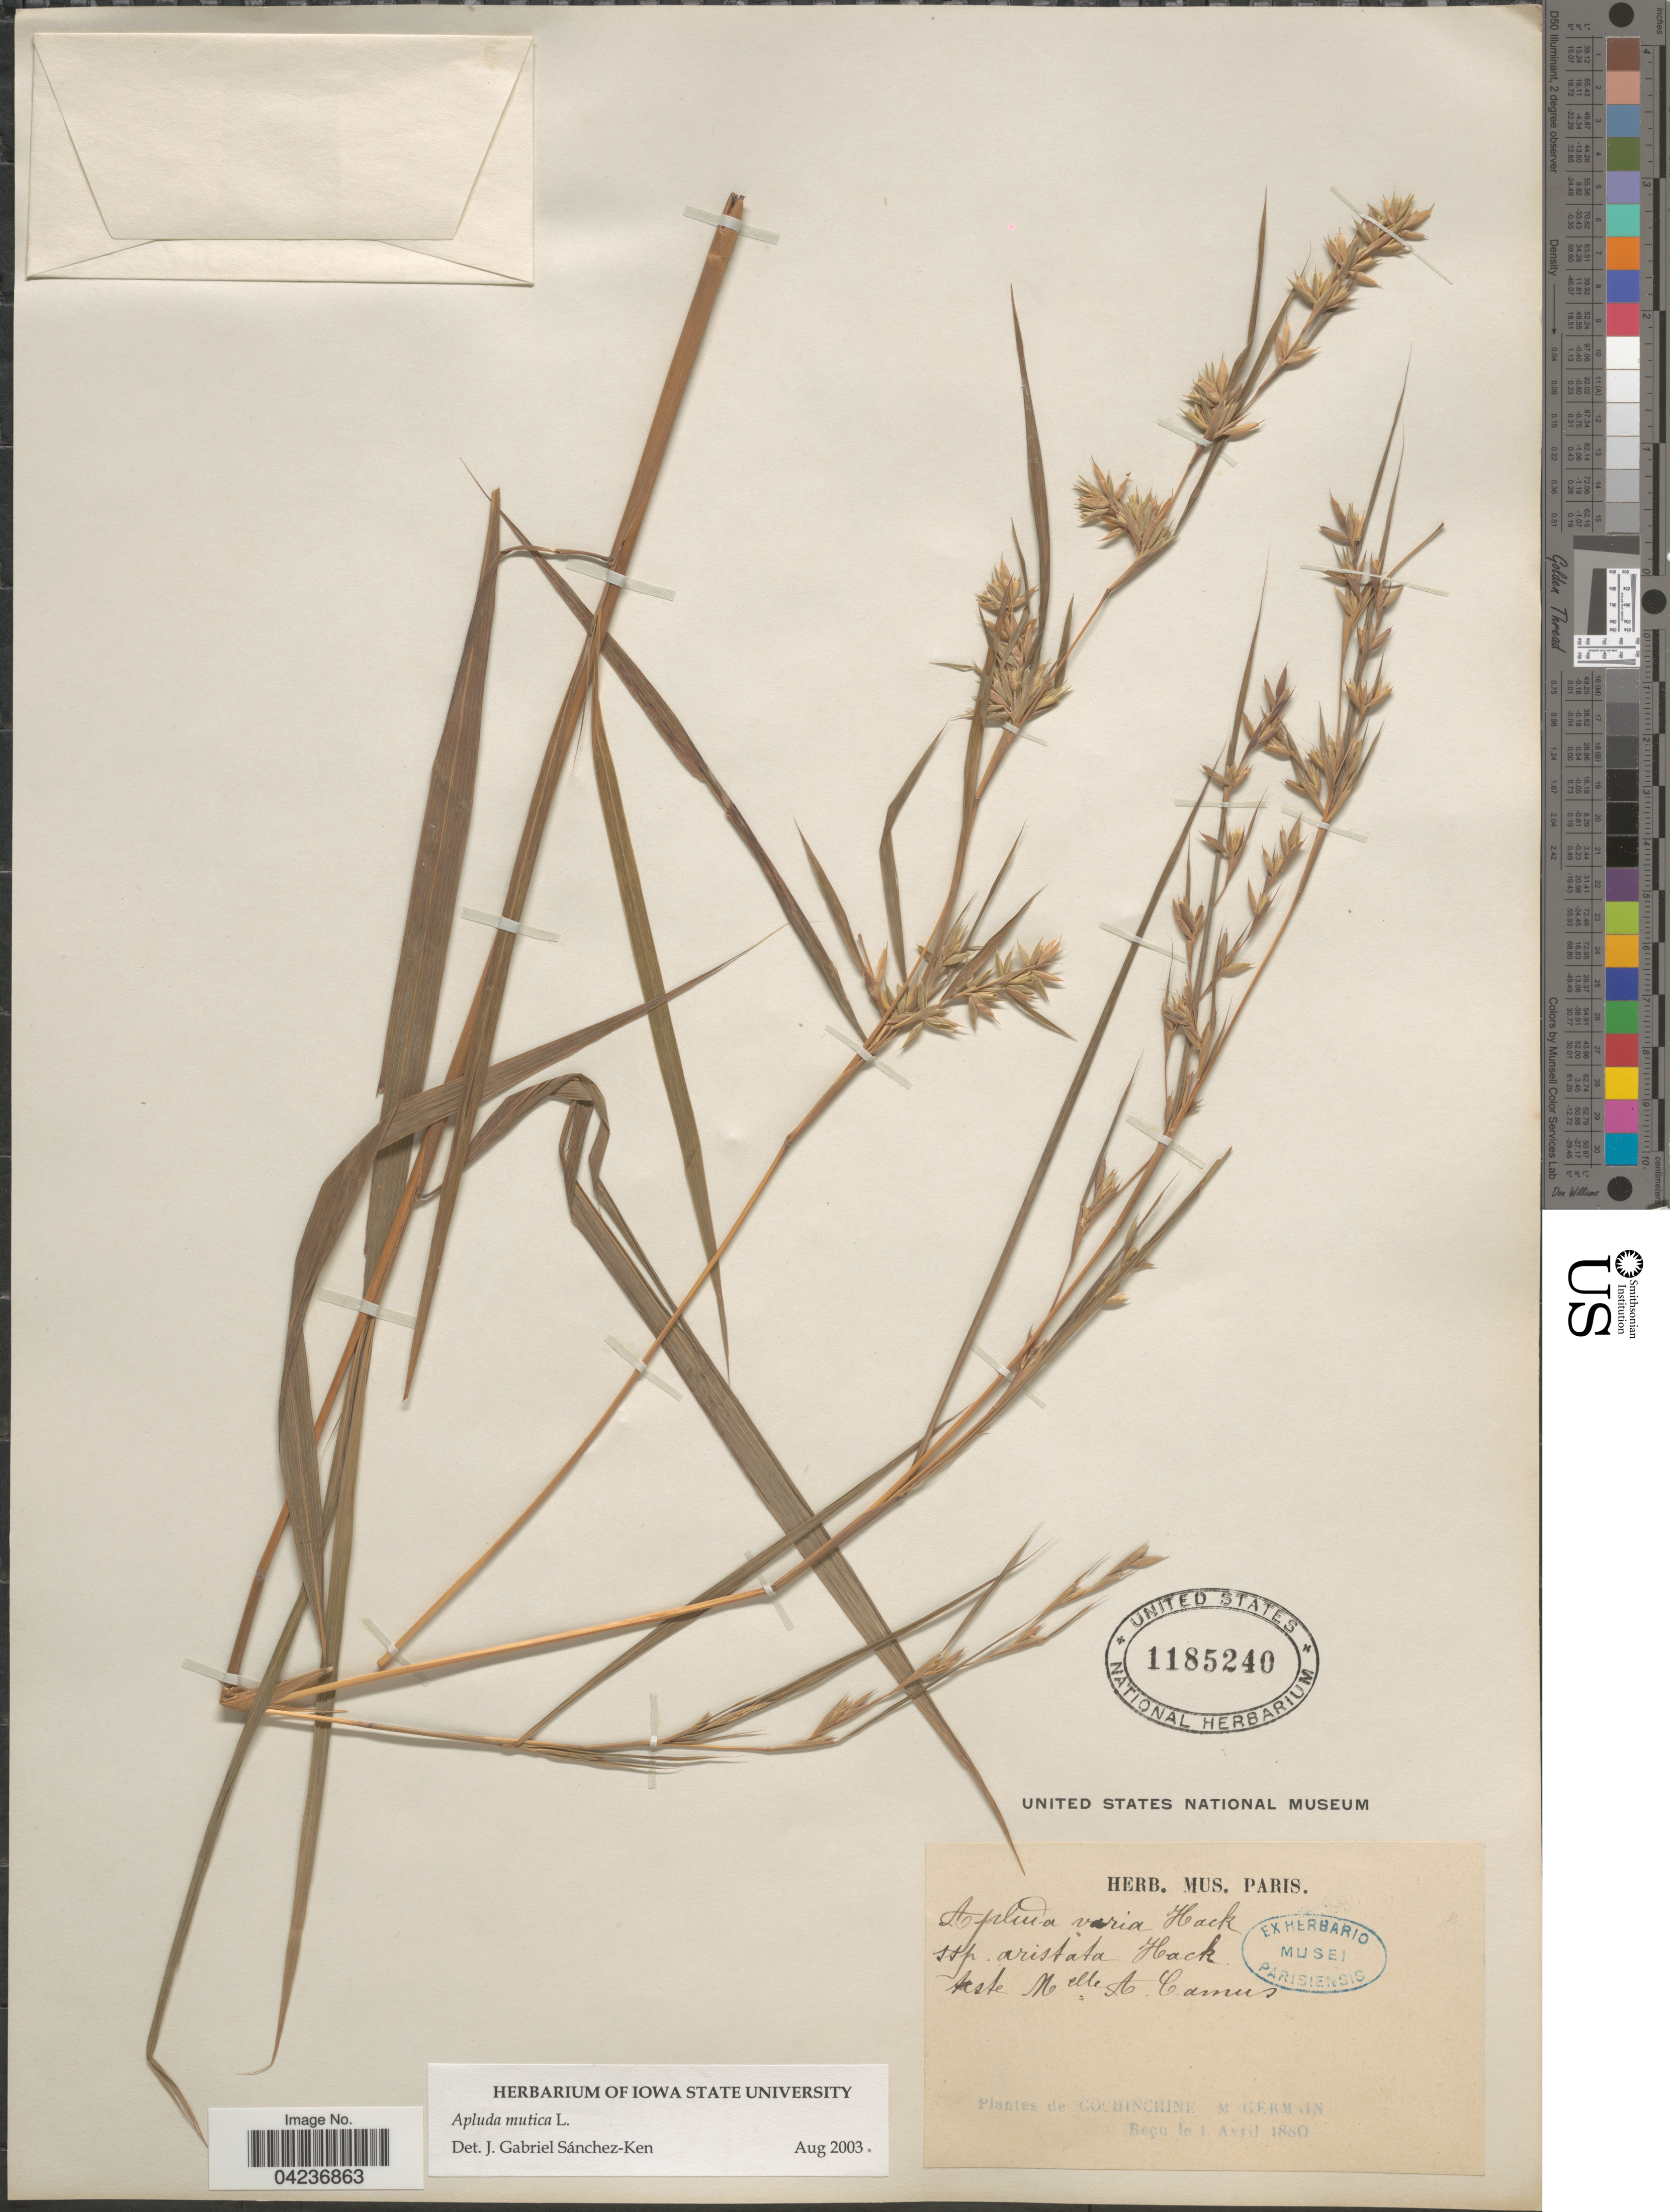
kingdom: Plantae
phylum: Tracheophyta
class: Liliopsida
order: Poales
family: Poaceae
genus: Apluda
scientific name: Apluda mutica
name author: L.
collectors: M. Germain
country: Vietnam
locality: Cochinchine.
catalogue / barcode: US 1185240